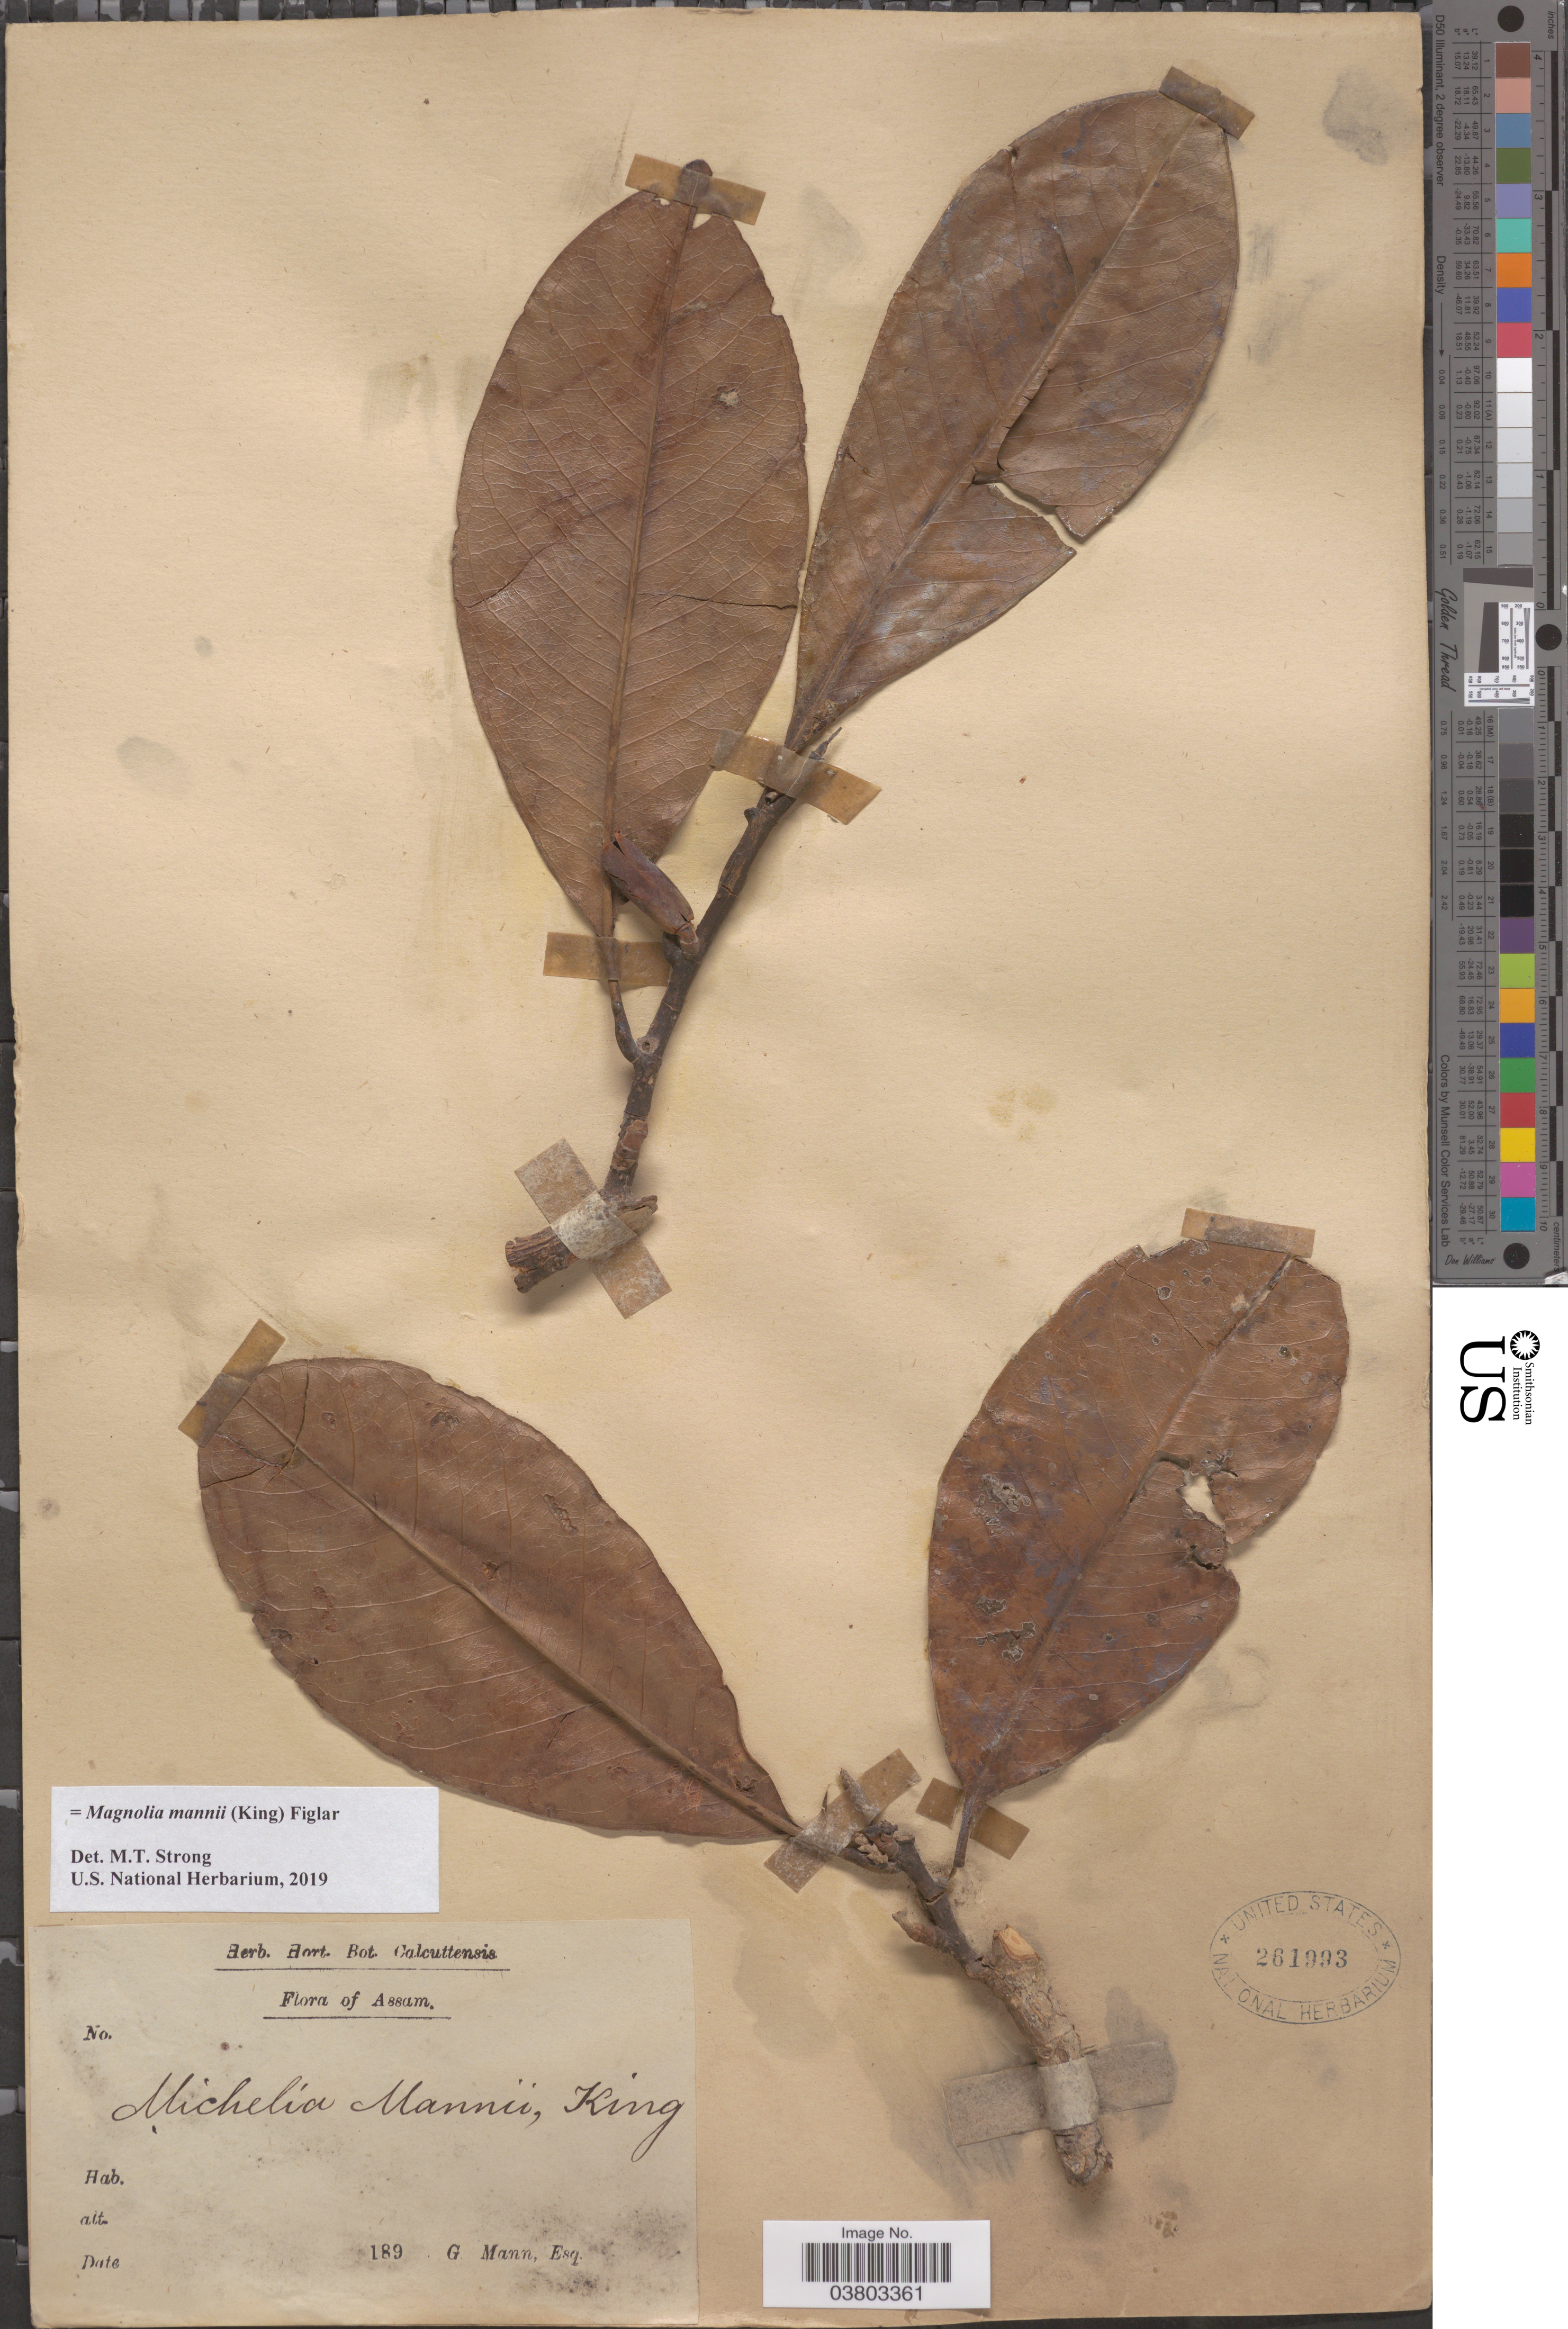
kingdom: Plantae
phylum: Tracheophyta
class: Magnoliopsida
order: Magnoliales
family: Magnoliaceae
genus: Magnolia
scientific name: Magnolia mannii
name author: (King) Figlar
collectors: G. Mann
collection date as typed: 189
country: India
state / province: Assam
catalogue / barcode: US 261993